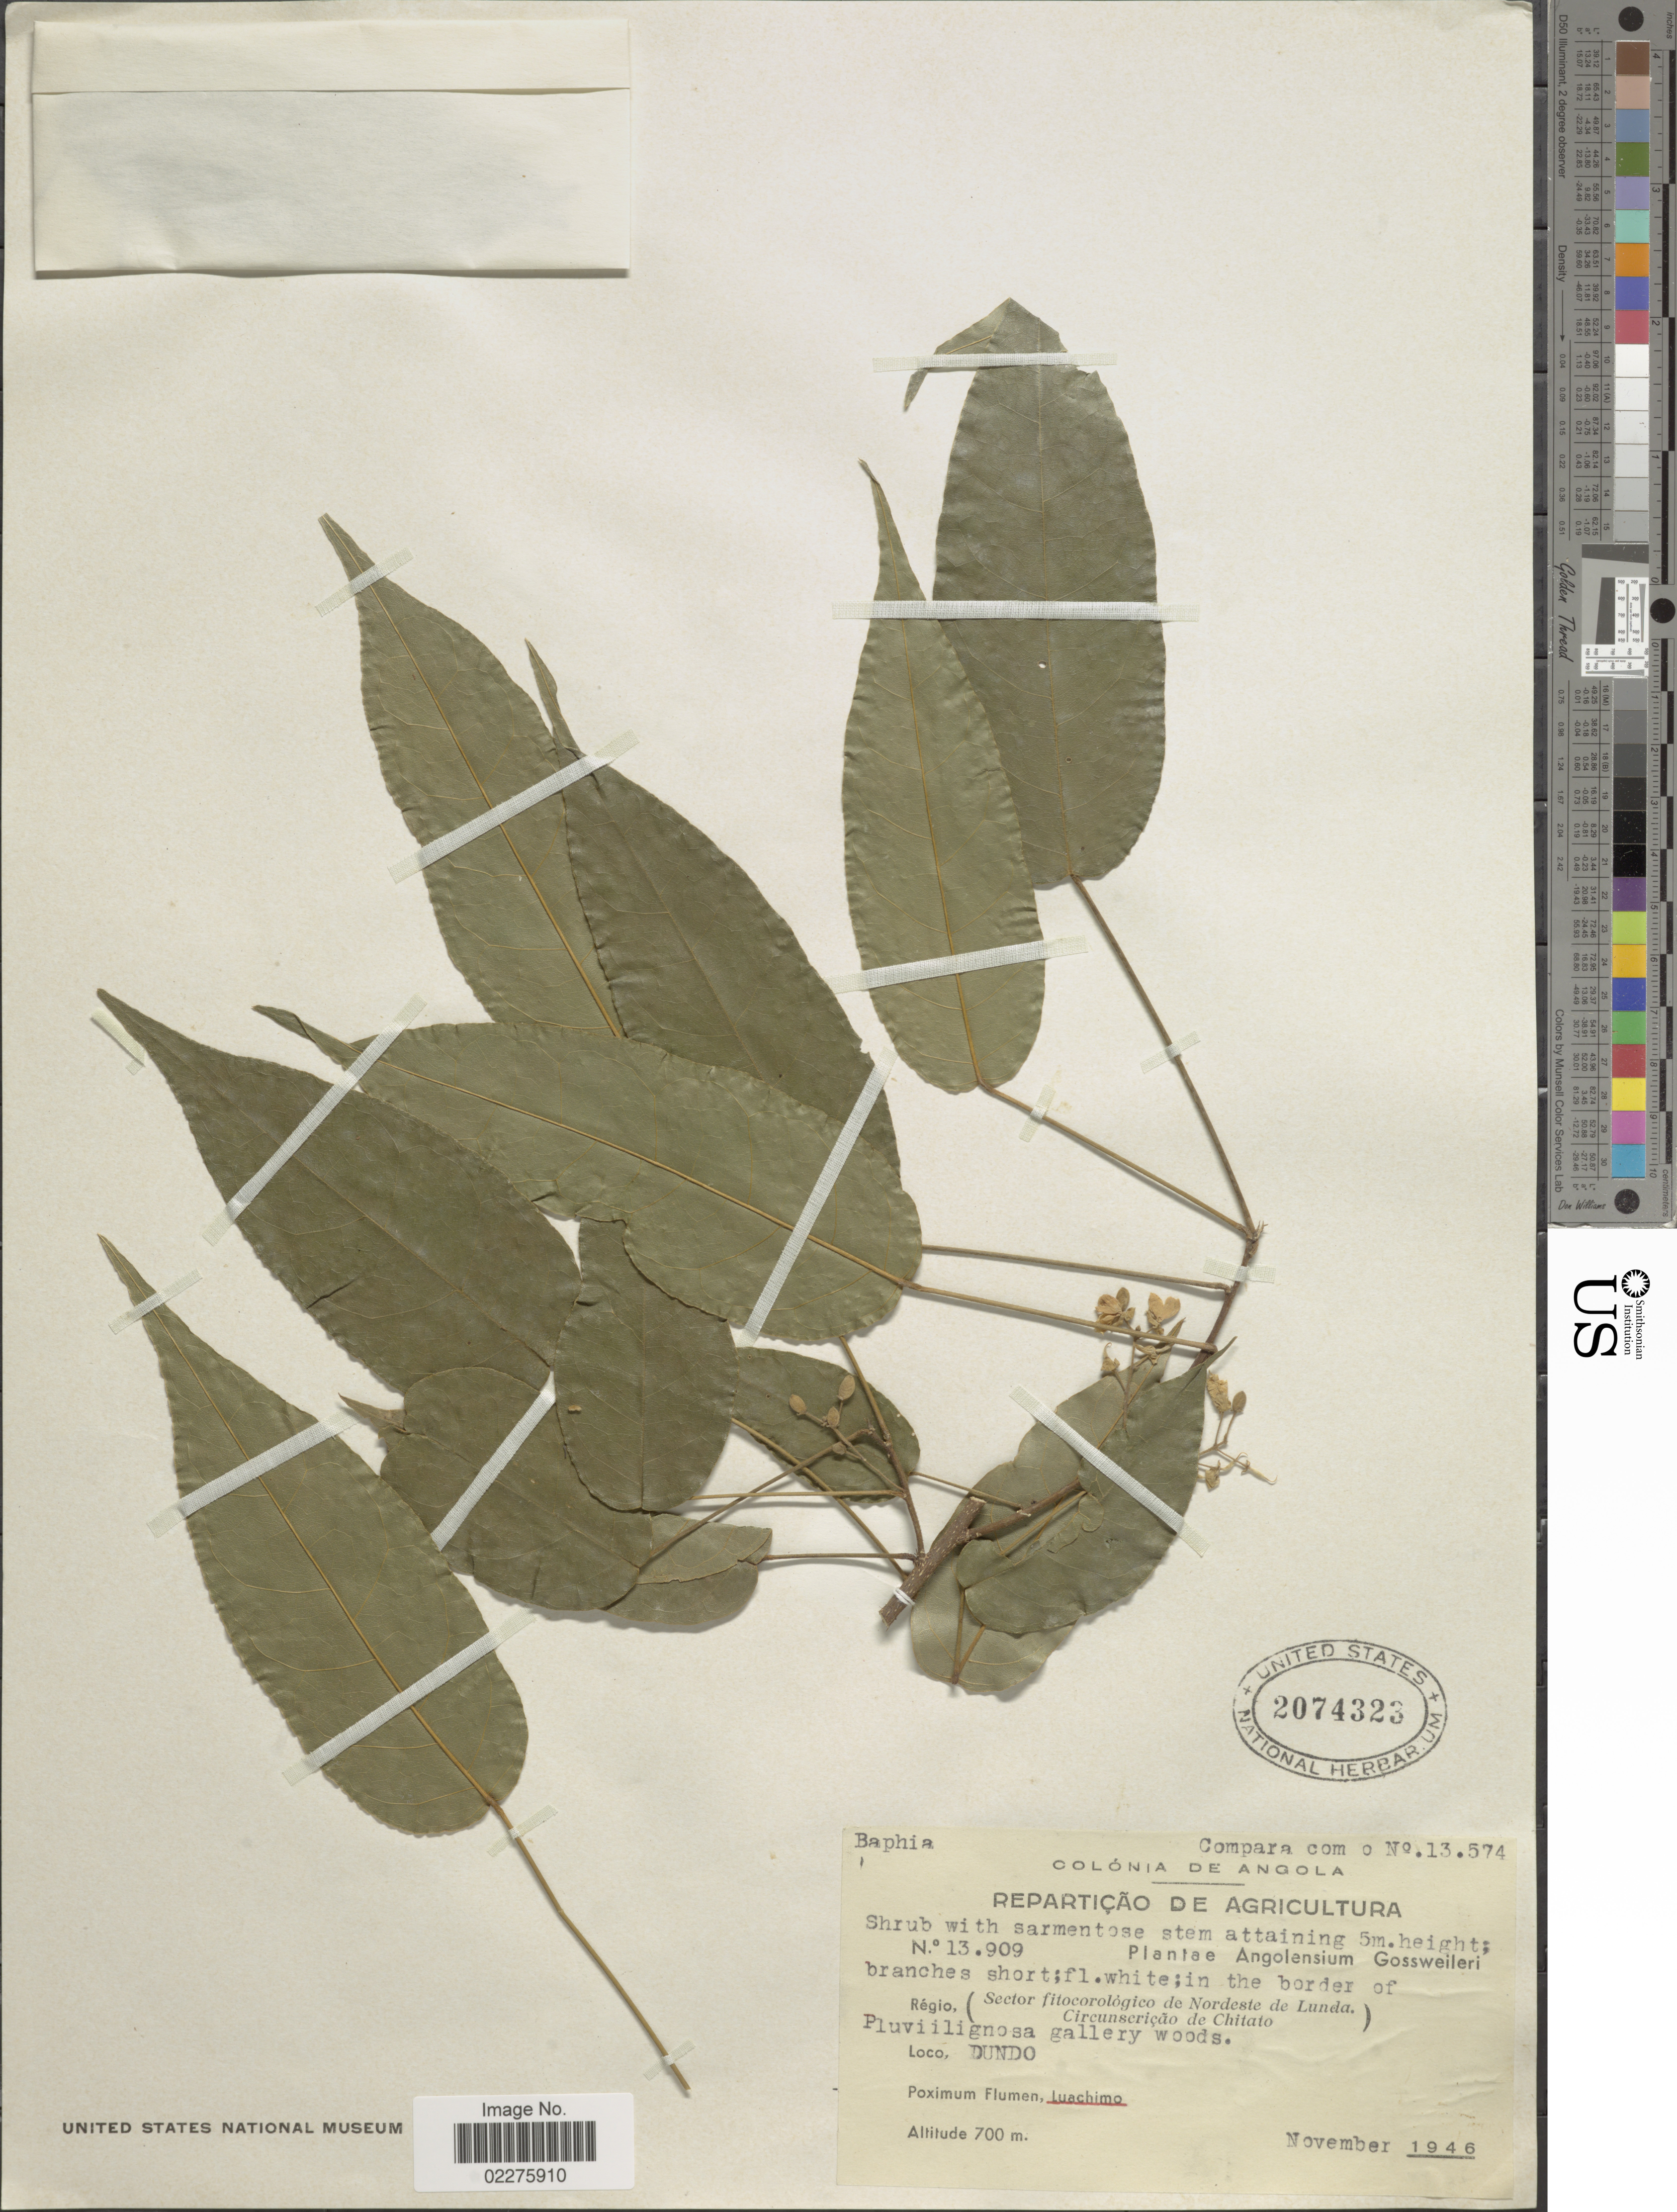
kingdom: Plantae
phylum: Tracheophyta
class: Magnoliopsida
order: Fabales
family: Fabaceae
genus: Baphia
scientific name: Baphia sp.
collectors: -. Gossweiler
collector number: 13574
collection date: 1946-11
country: Angola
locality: Sector fitocorologico de Nordeste de Lunda, Circunsericao de Chitato, Dundo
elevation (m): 700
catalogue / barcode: US 20743231